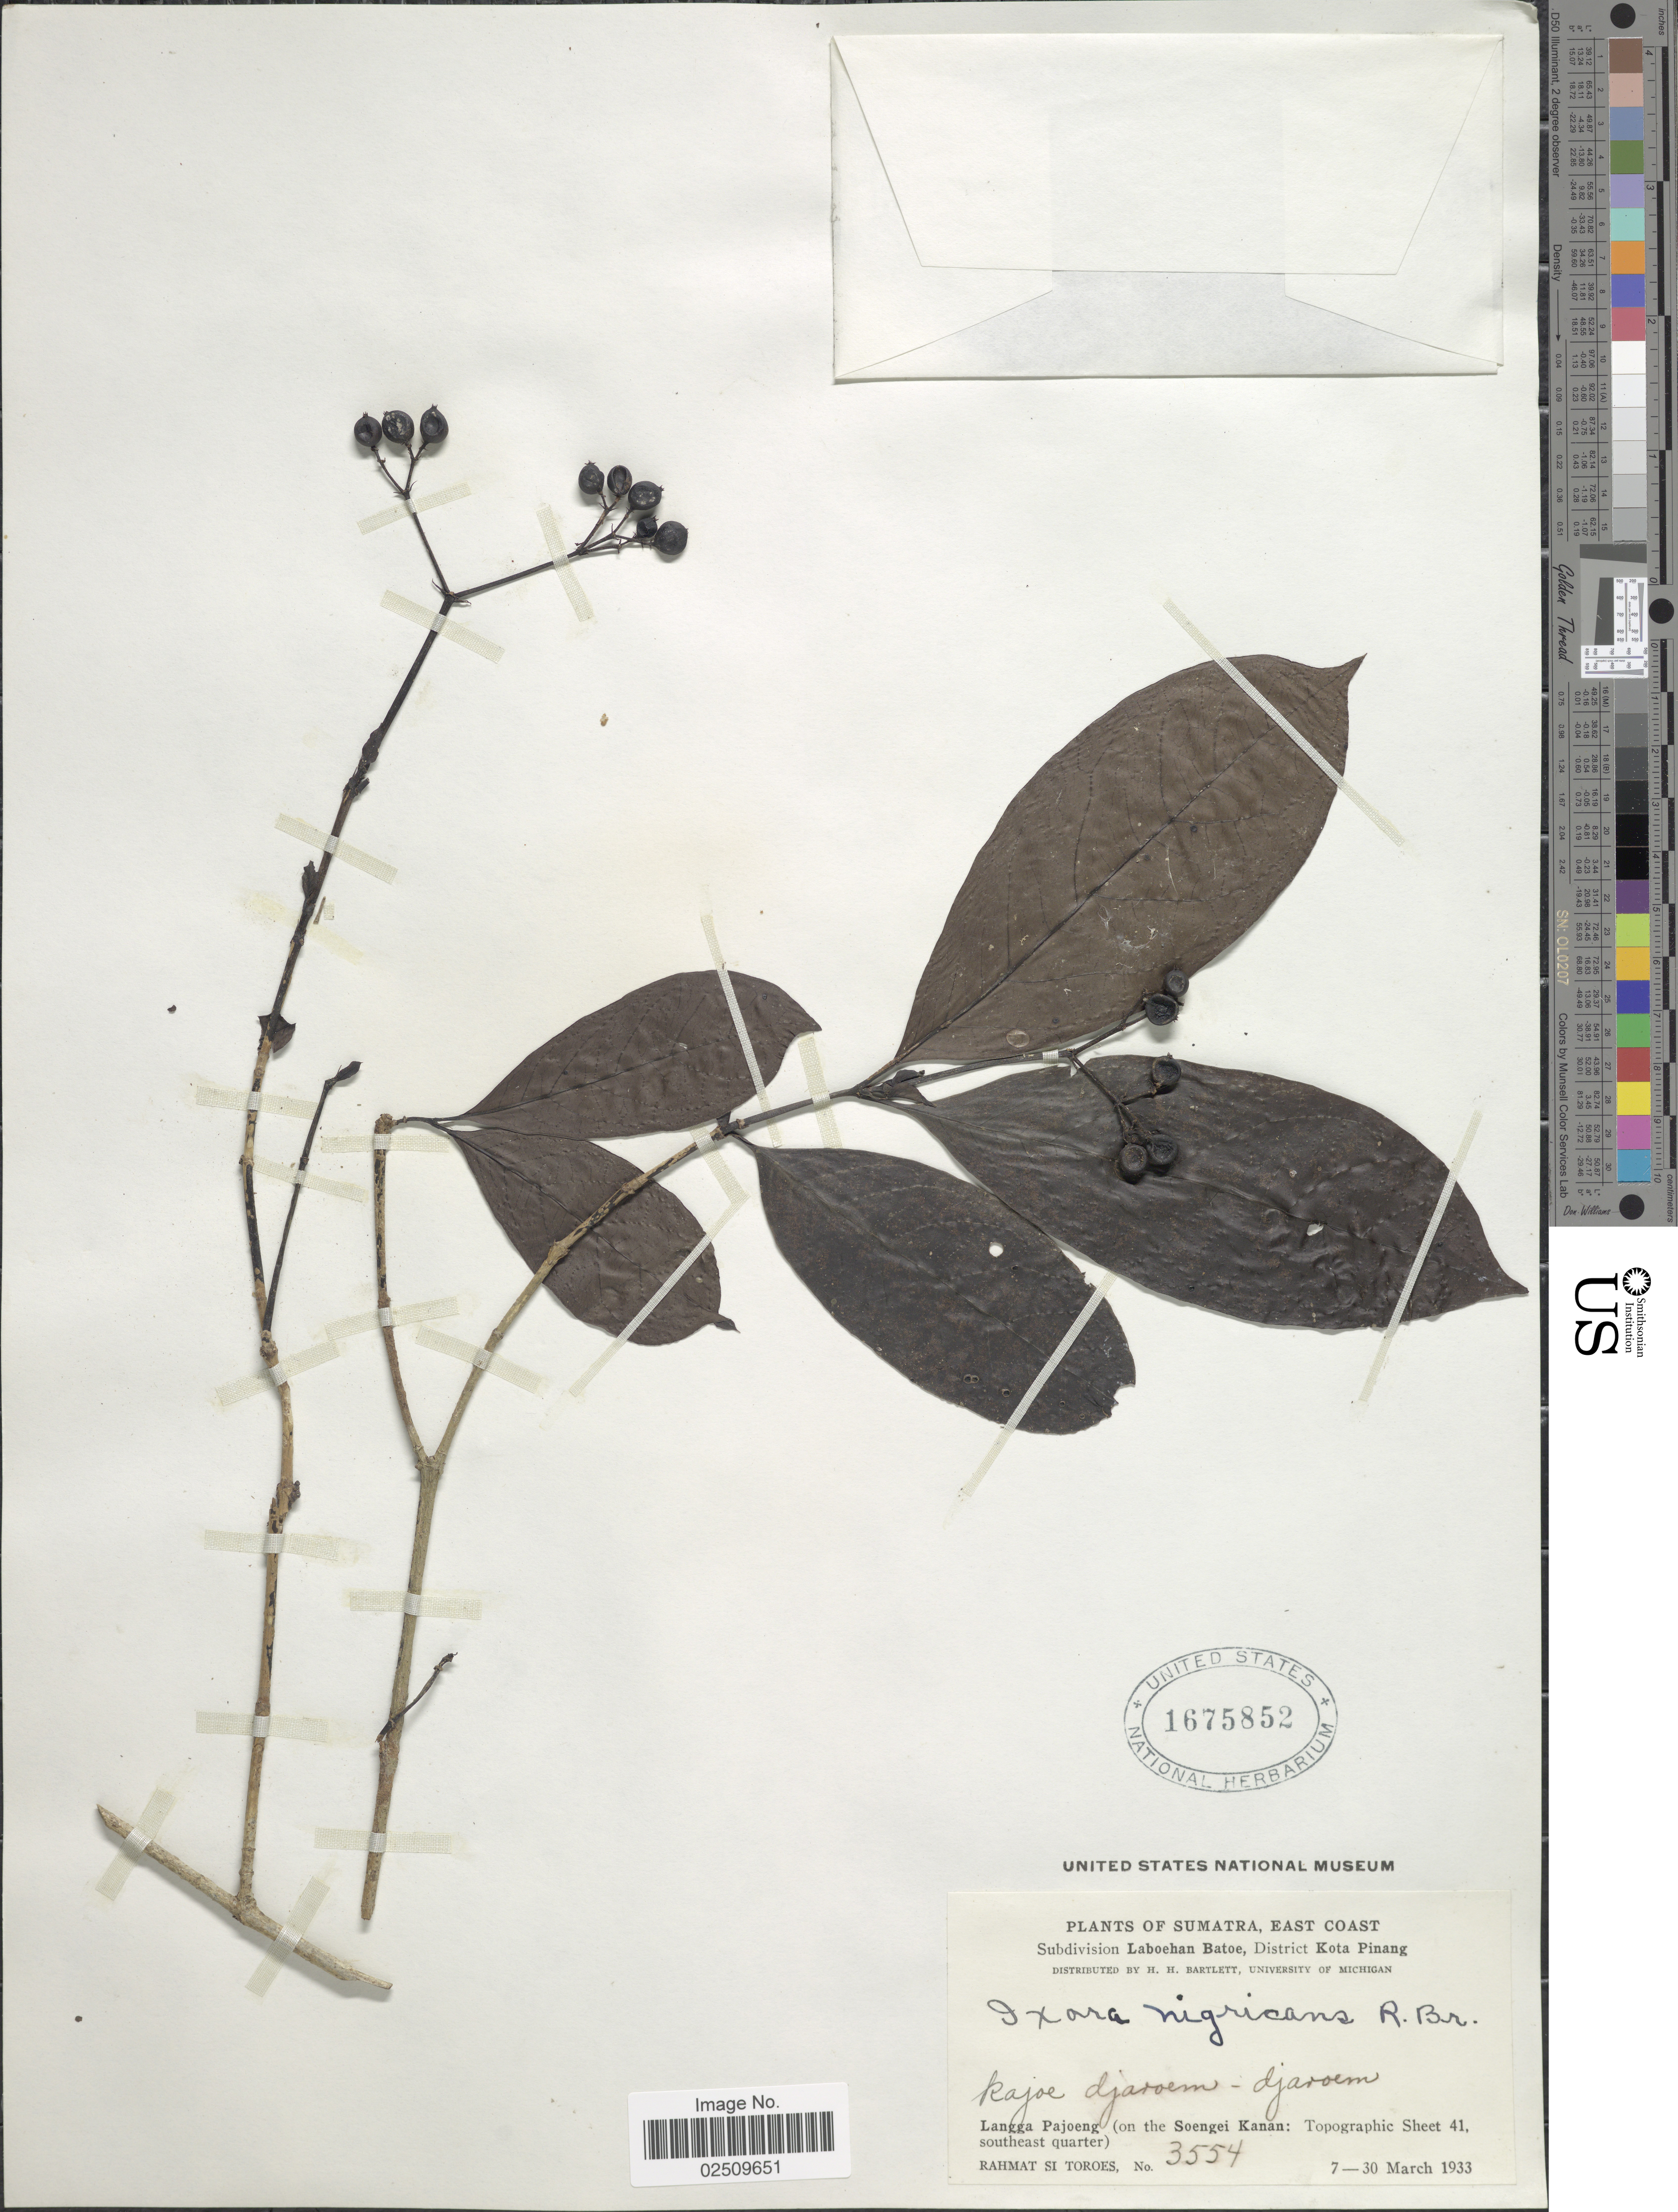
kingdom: Plantae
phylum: Tracheophyta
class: Magnoliopsida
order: Gentianales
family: Rubiaceae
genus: Ixora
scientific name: Ixora nigricans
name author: R. Br. ex Wight & Arn.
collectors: Rahmat Si Boeea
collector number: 3554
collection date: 1933-03-07/1933-03-30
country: Indonesia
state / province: Sumatra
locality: East Coast, Subdivision Laboehan Batoe, District Kota Pinang, Kajoe djaroem-djaroem, Langga Pajoeng (on the Soengei Kanan: Topographic Sheet 41, southeast quarter)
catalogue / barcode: US 1675852